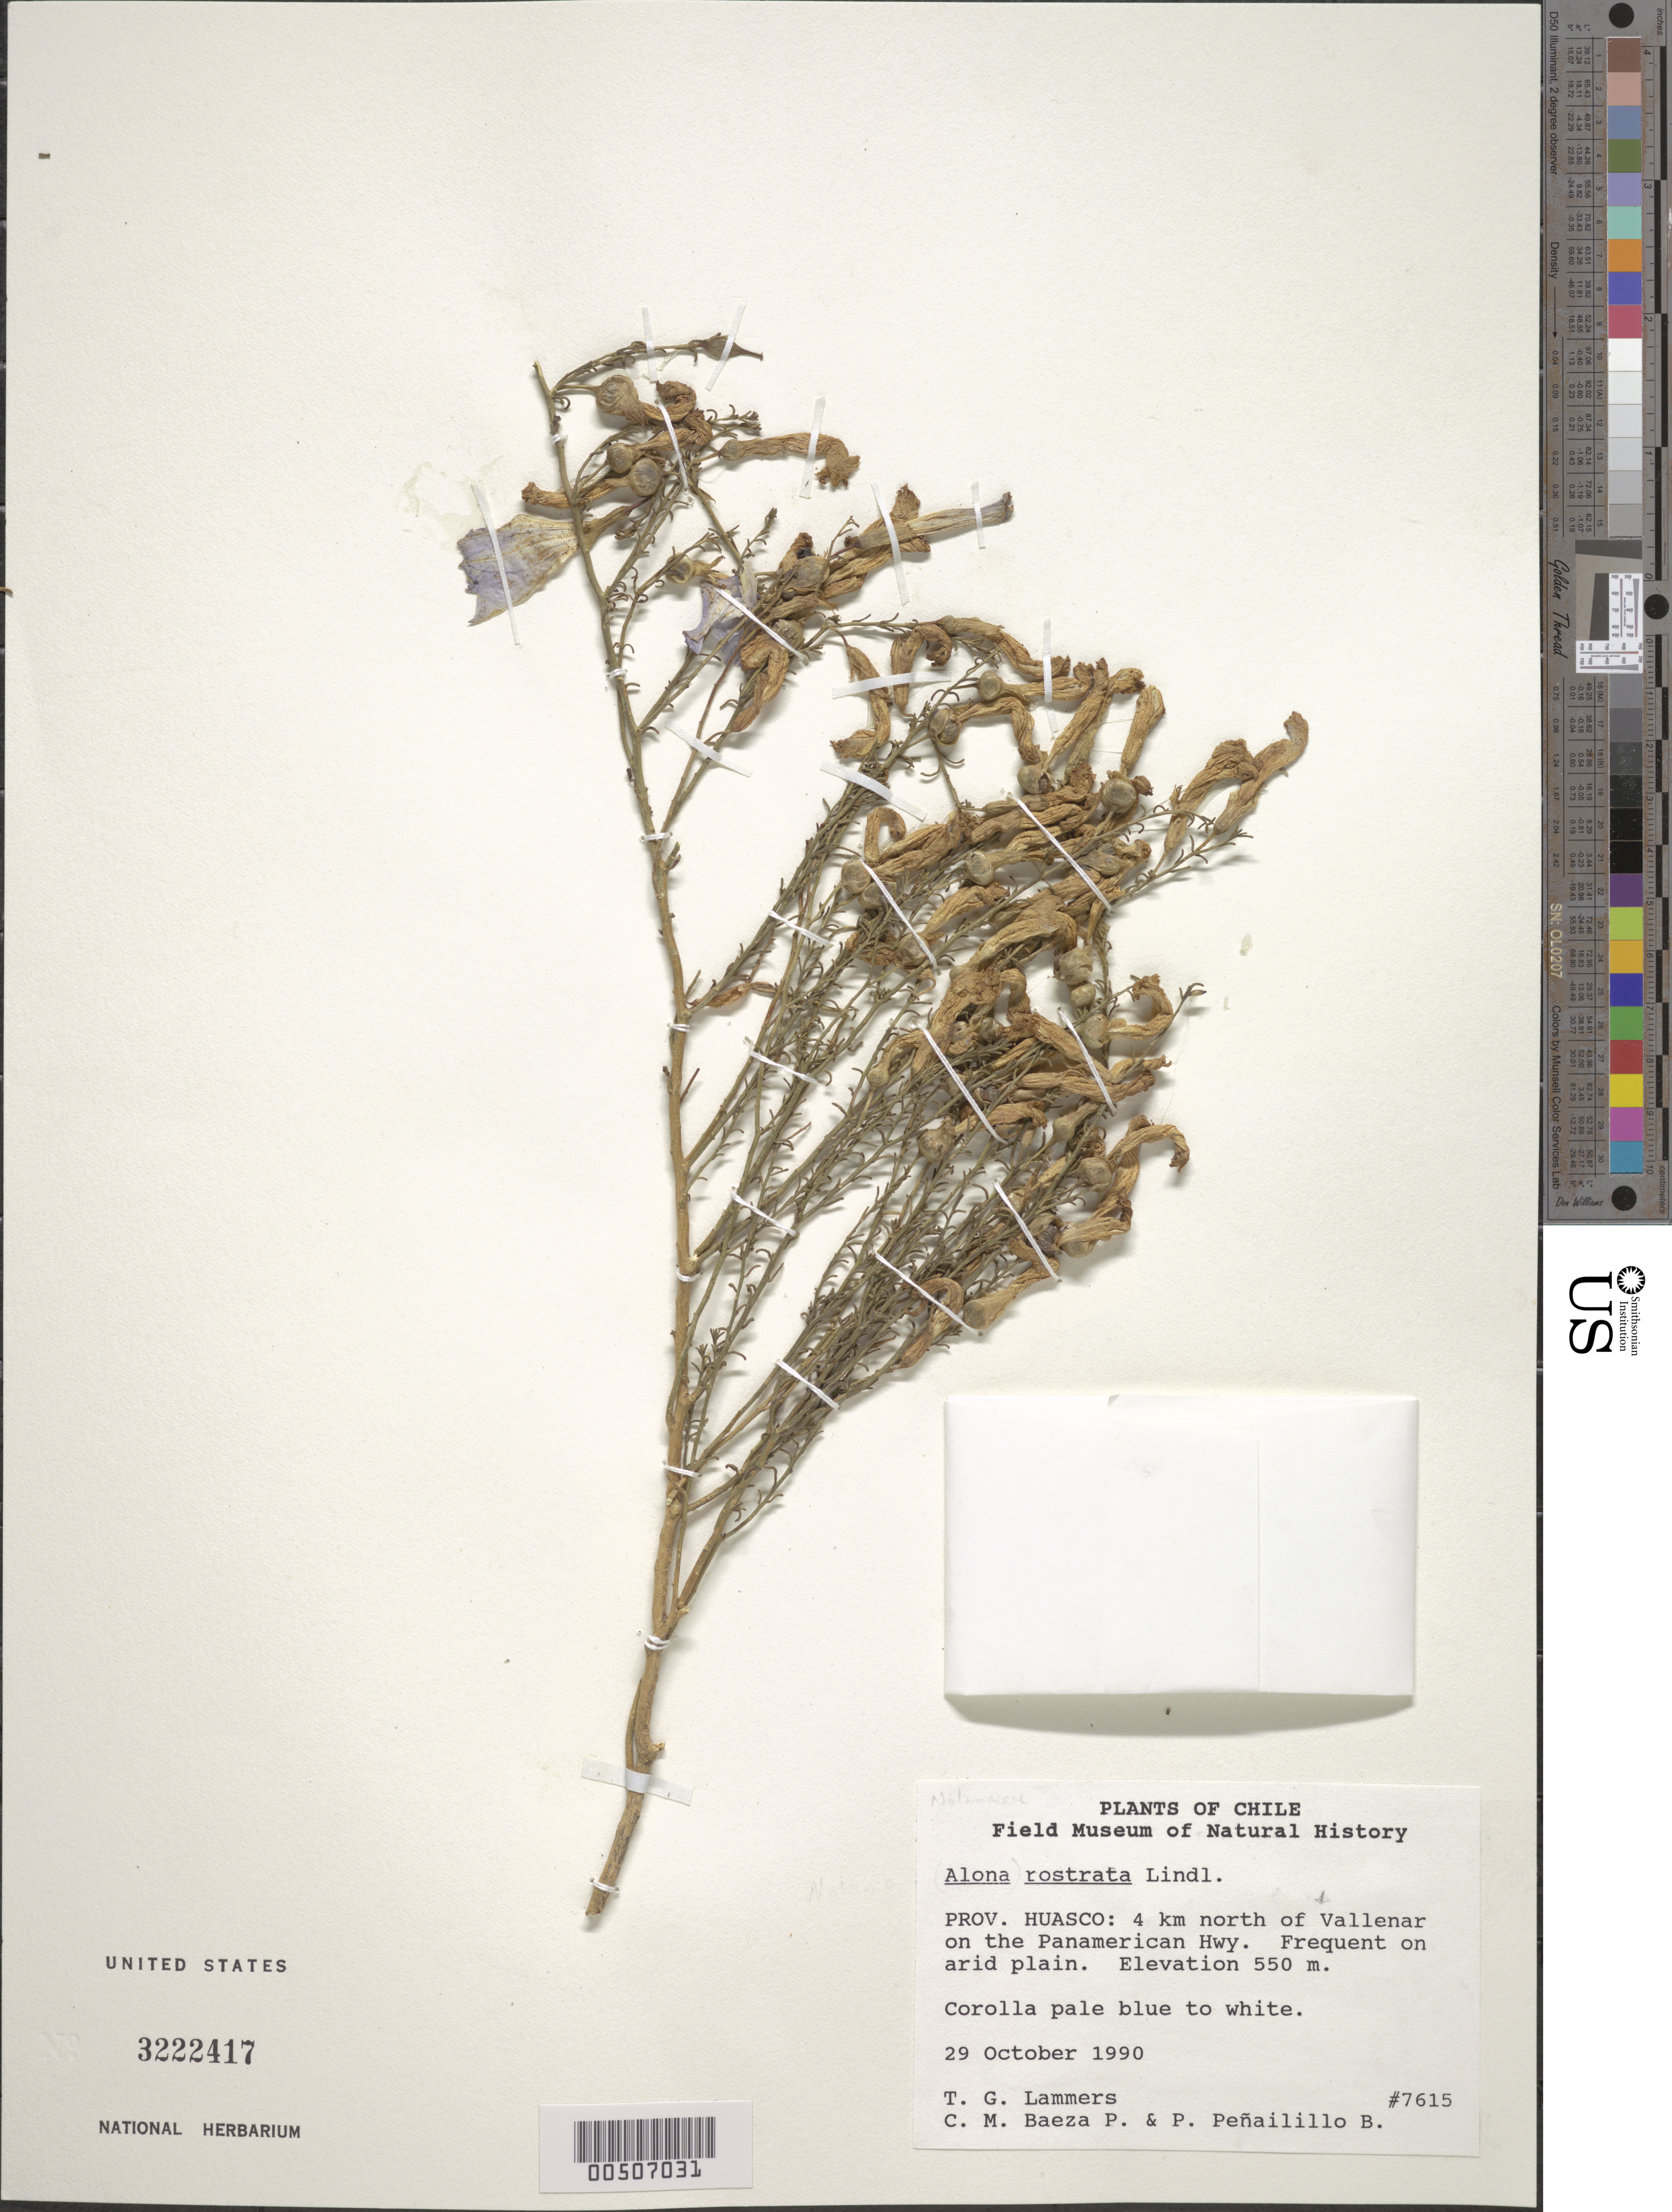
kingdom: Plantae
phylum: Tracheophyta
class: Magnoliopsida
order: Solanales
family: Solanaceae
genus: Nolana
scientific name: Nolana rostrata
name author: (Lindl.) Miers ex Dunal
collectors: T. G. Lammers, C. Baeza & P. Peñailillo B.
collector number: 7615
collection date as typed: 29 Oct 1990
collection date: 1990-10-29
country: Chile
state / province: Atacama (III)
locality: Huasco, n of vallenar on the panamerican hwy.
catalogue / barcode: US 3222417